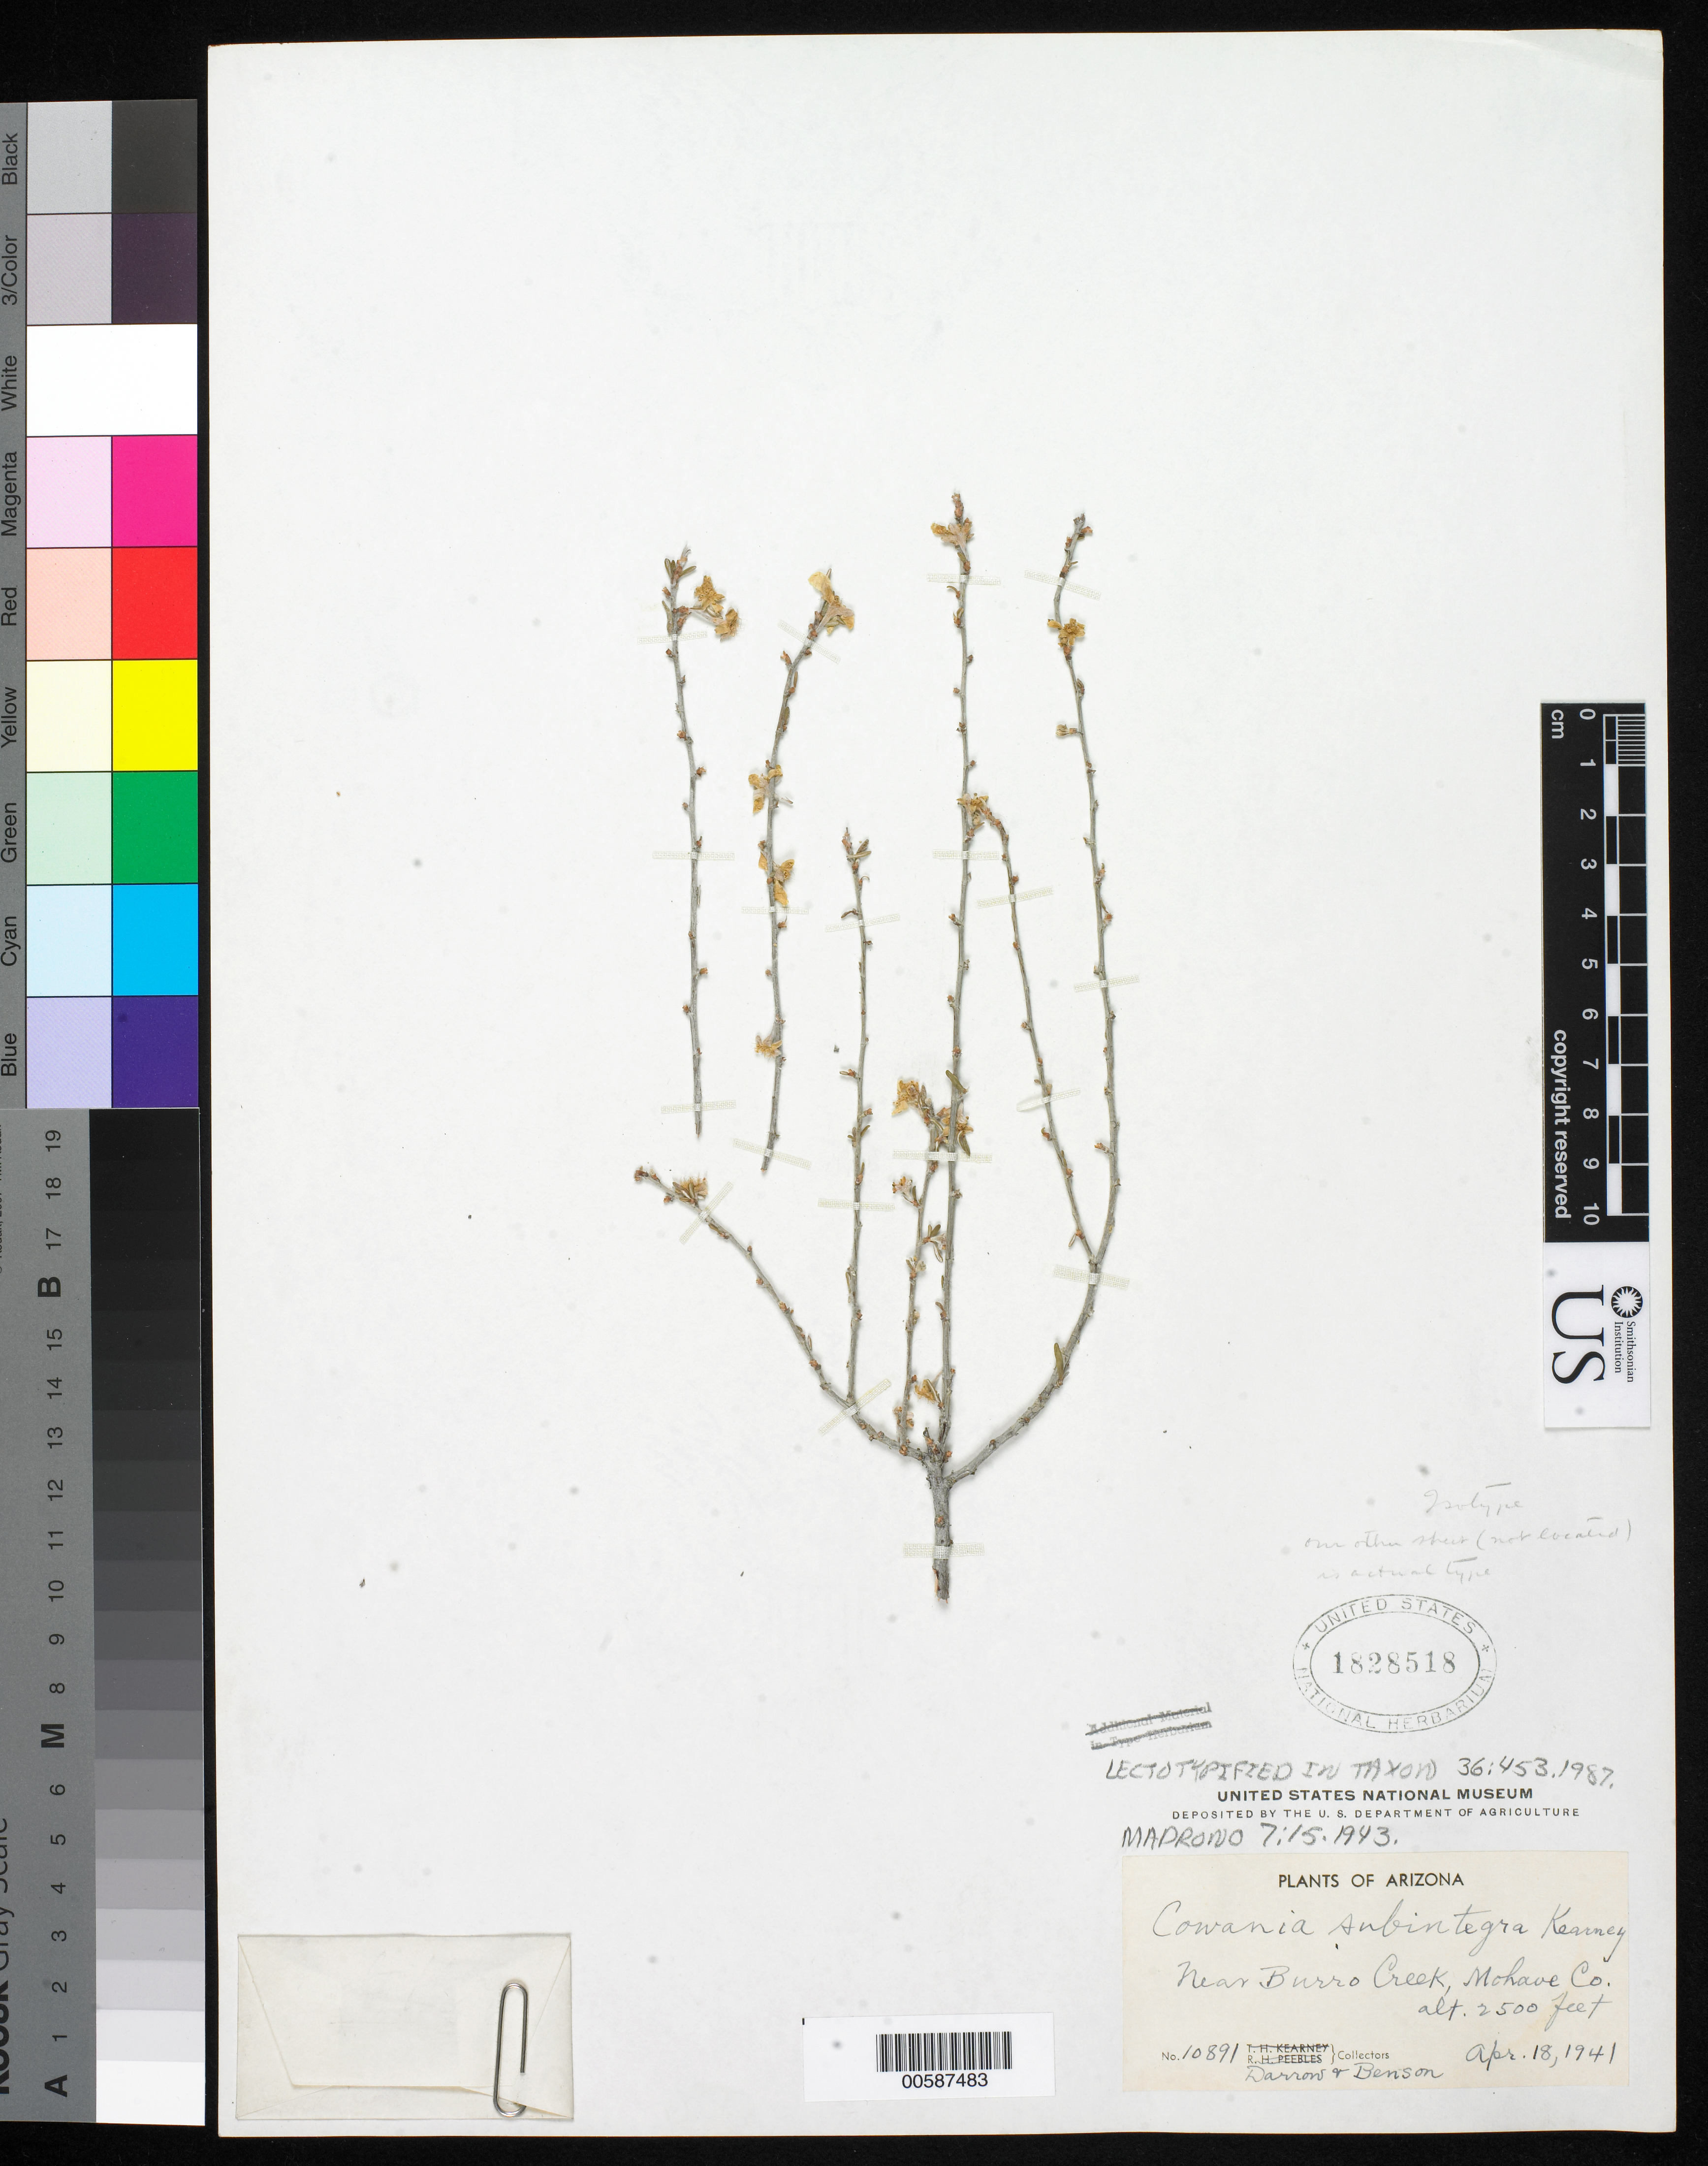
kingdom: Plantae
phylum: Tracheophyta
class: Magnoliopsida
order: Rosales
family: Rosaceae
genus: Cowania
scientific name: Cowania subintegra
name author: Kearney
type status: Isolectotype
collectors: R. A. Darrow & L. D. Benson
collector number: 10891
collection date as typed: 18 Apr 1941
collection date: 1941-04-18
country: United States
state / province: Arizona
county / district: Mohave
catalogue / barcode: US 1828518